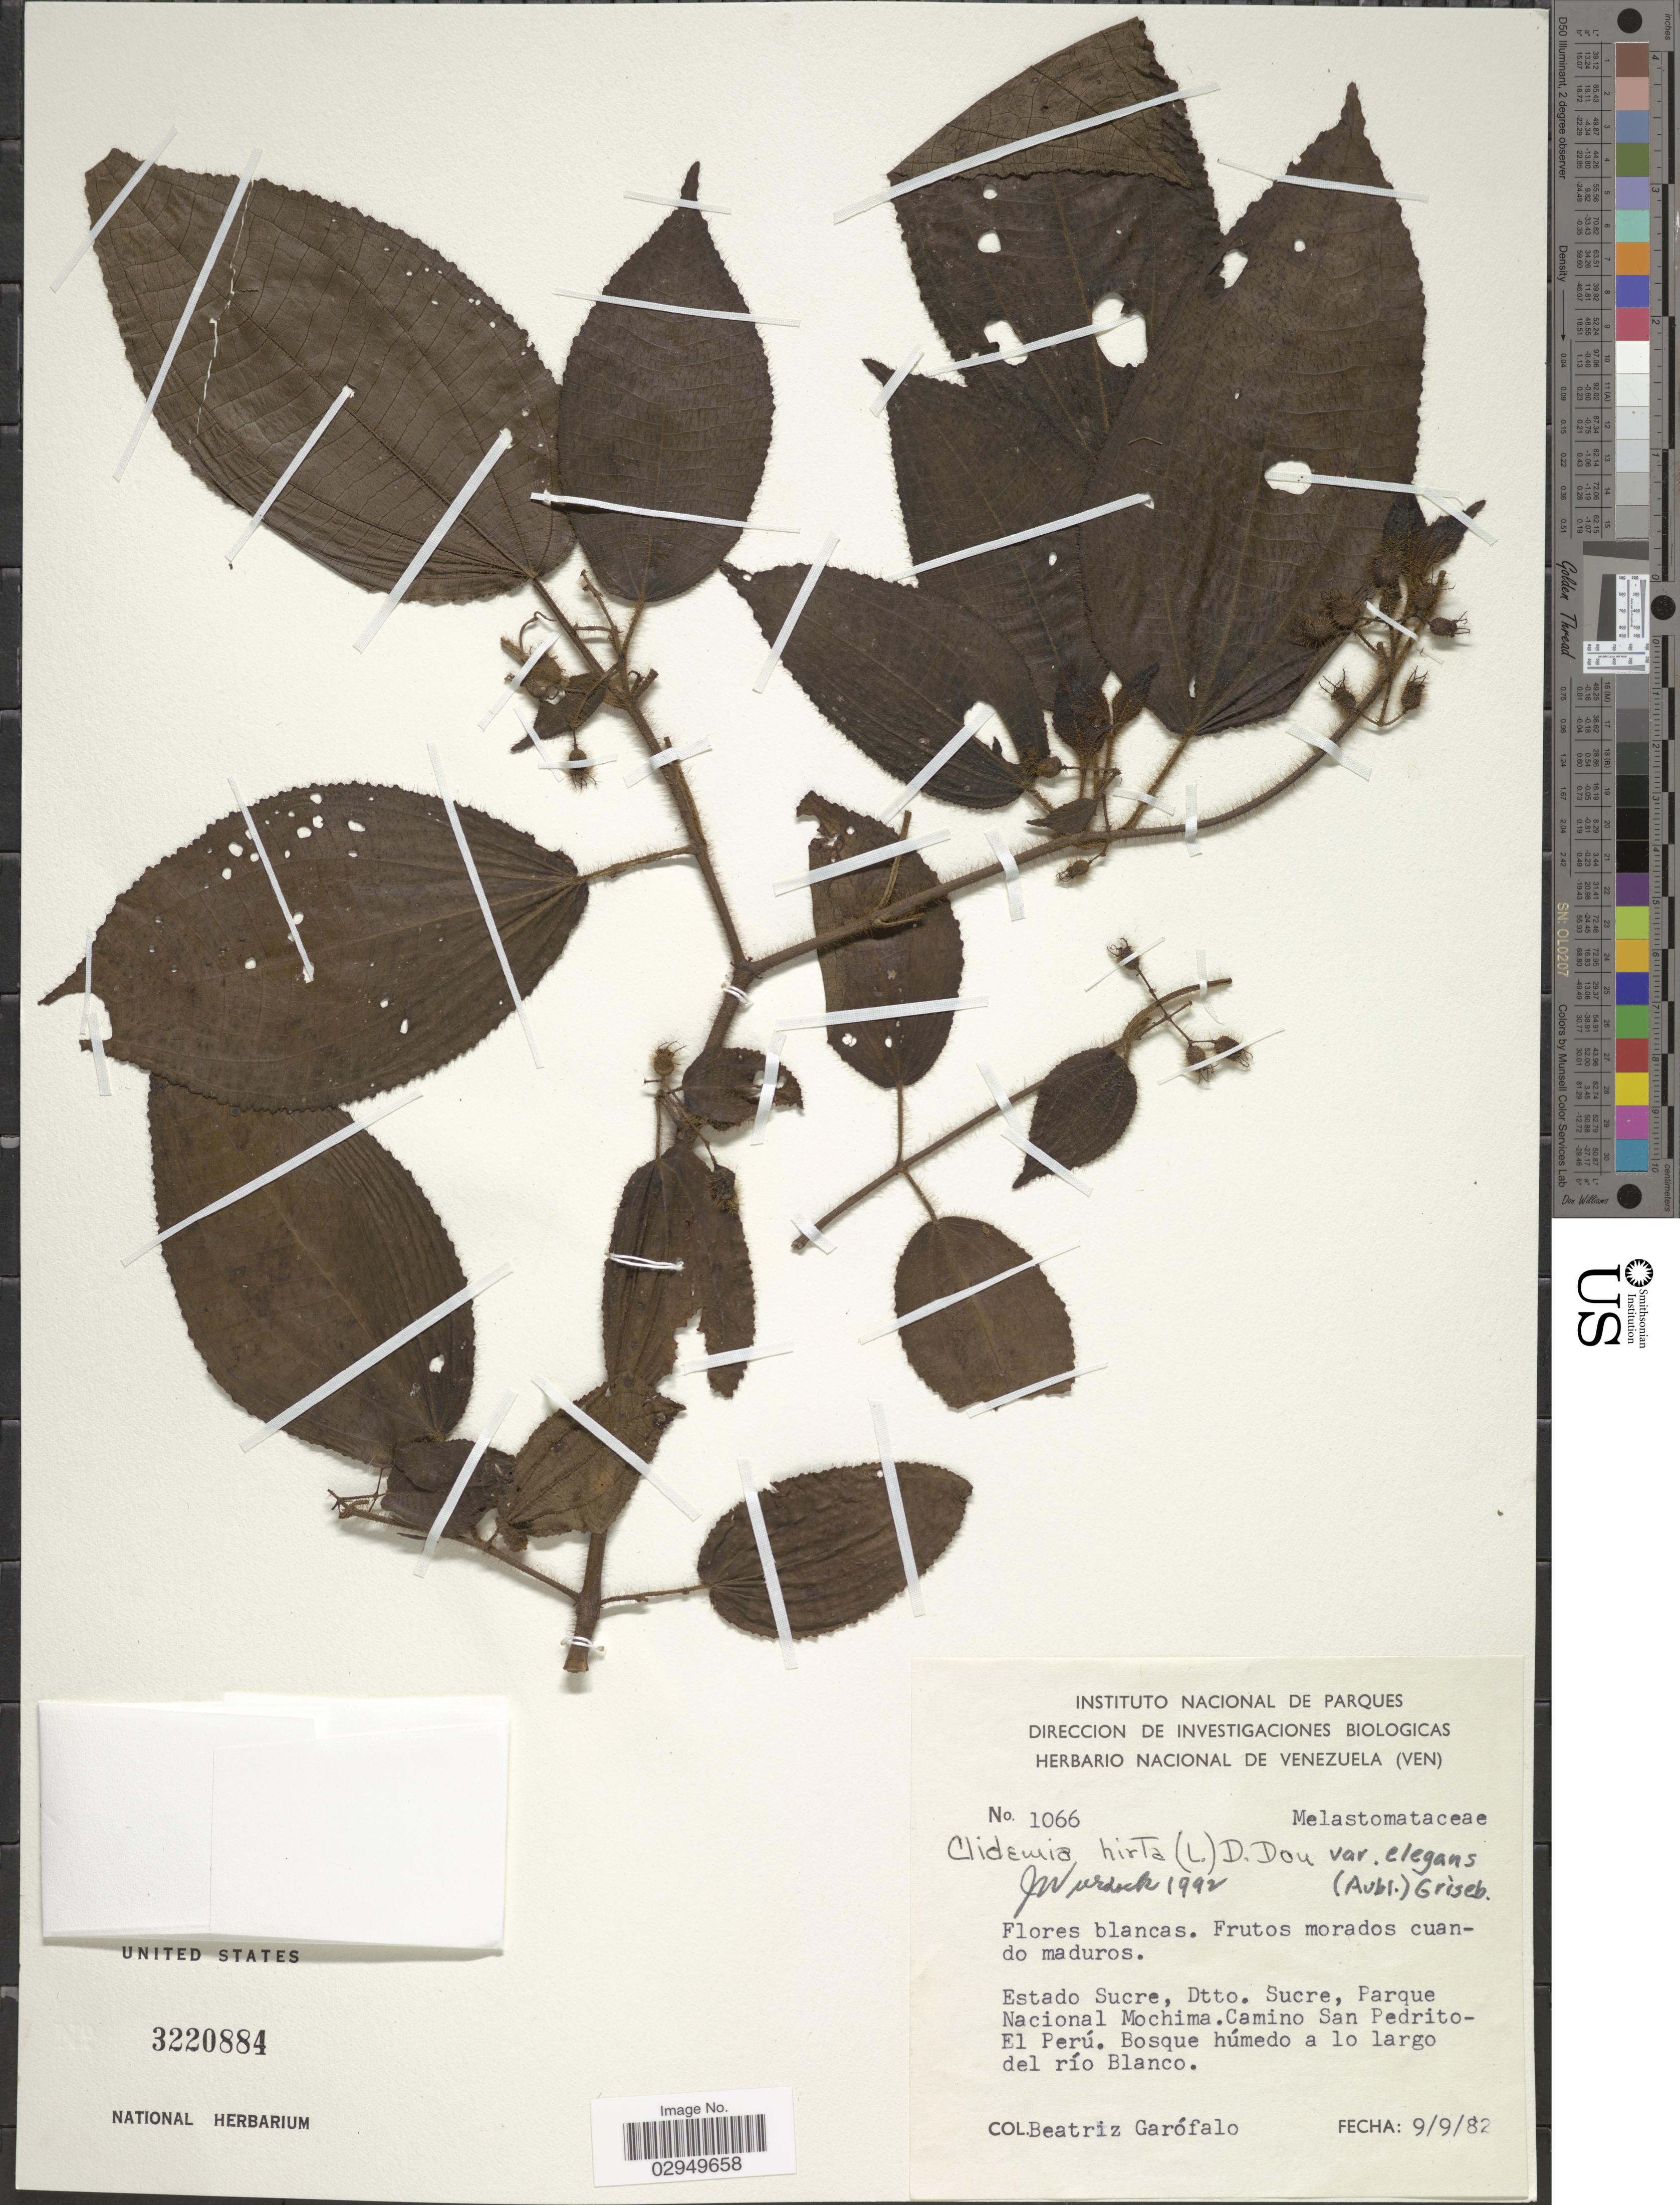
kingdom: Plantae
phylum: Tracheophyta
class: Magnoliopsida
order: Myrtales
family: Melastomataceae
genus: Clidemia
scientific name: Clidemia hirta var. elegans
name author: (Aubl.) Griseb.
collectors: B. Garofalo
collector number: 1066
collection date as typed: Transcribed d/m/y: 9/9/82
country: Venezuela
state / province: Sucre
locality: Estado Sucre, Dtto. Sucre, Parque Nacional Mochima. Camino San Pedrito-El Perú. Bosque húmedo a lo largo del río Blanco.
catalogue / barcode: US 3220884